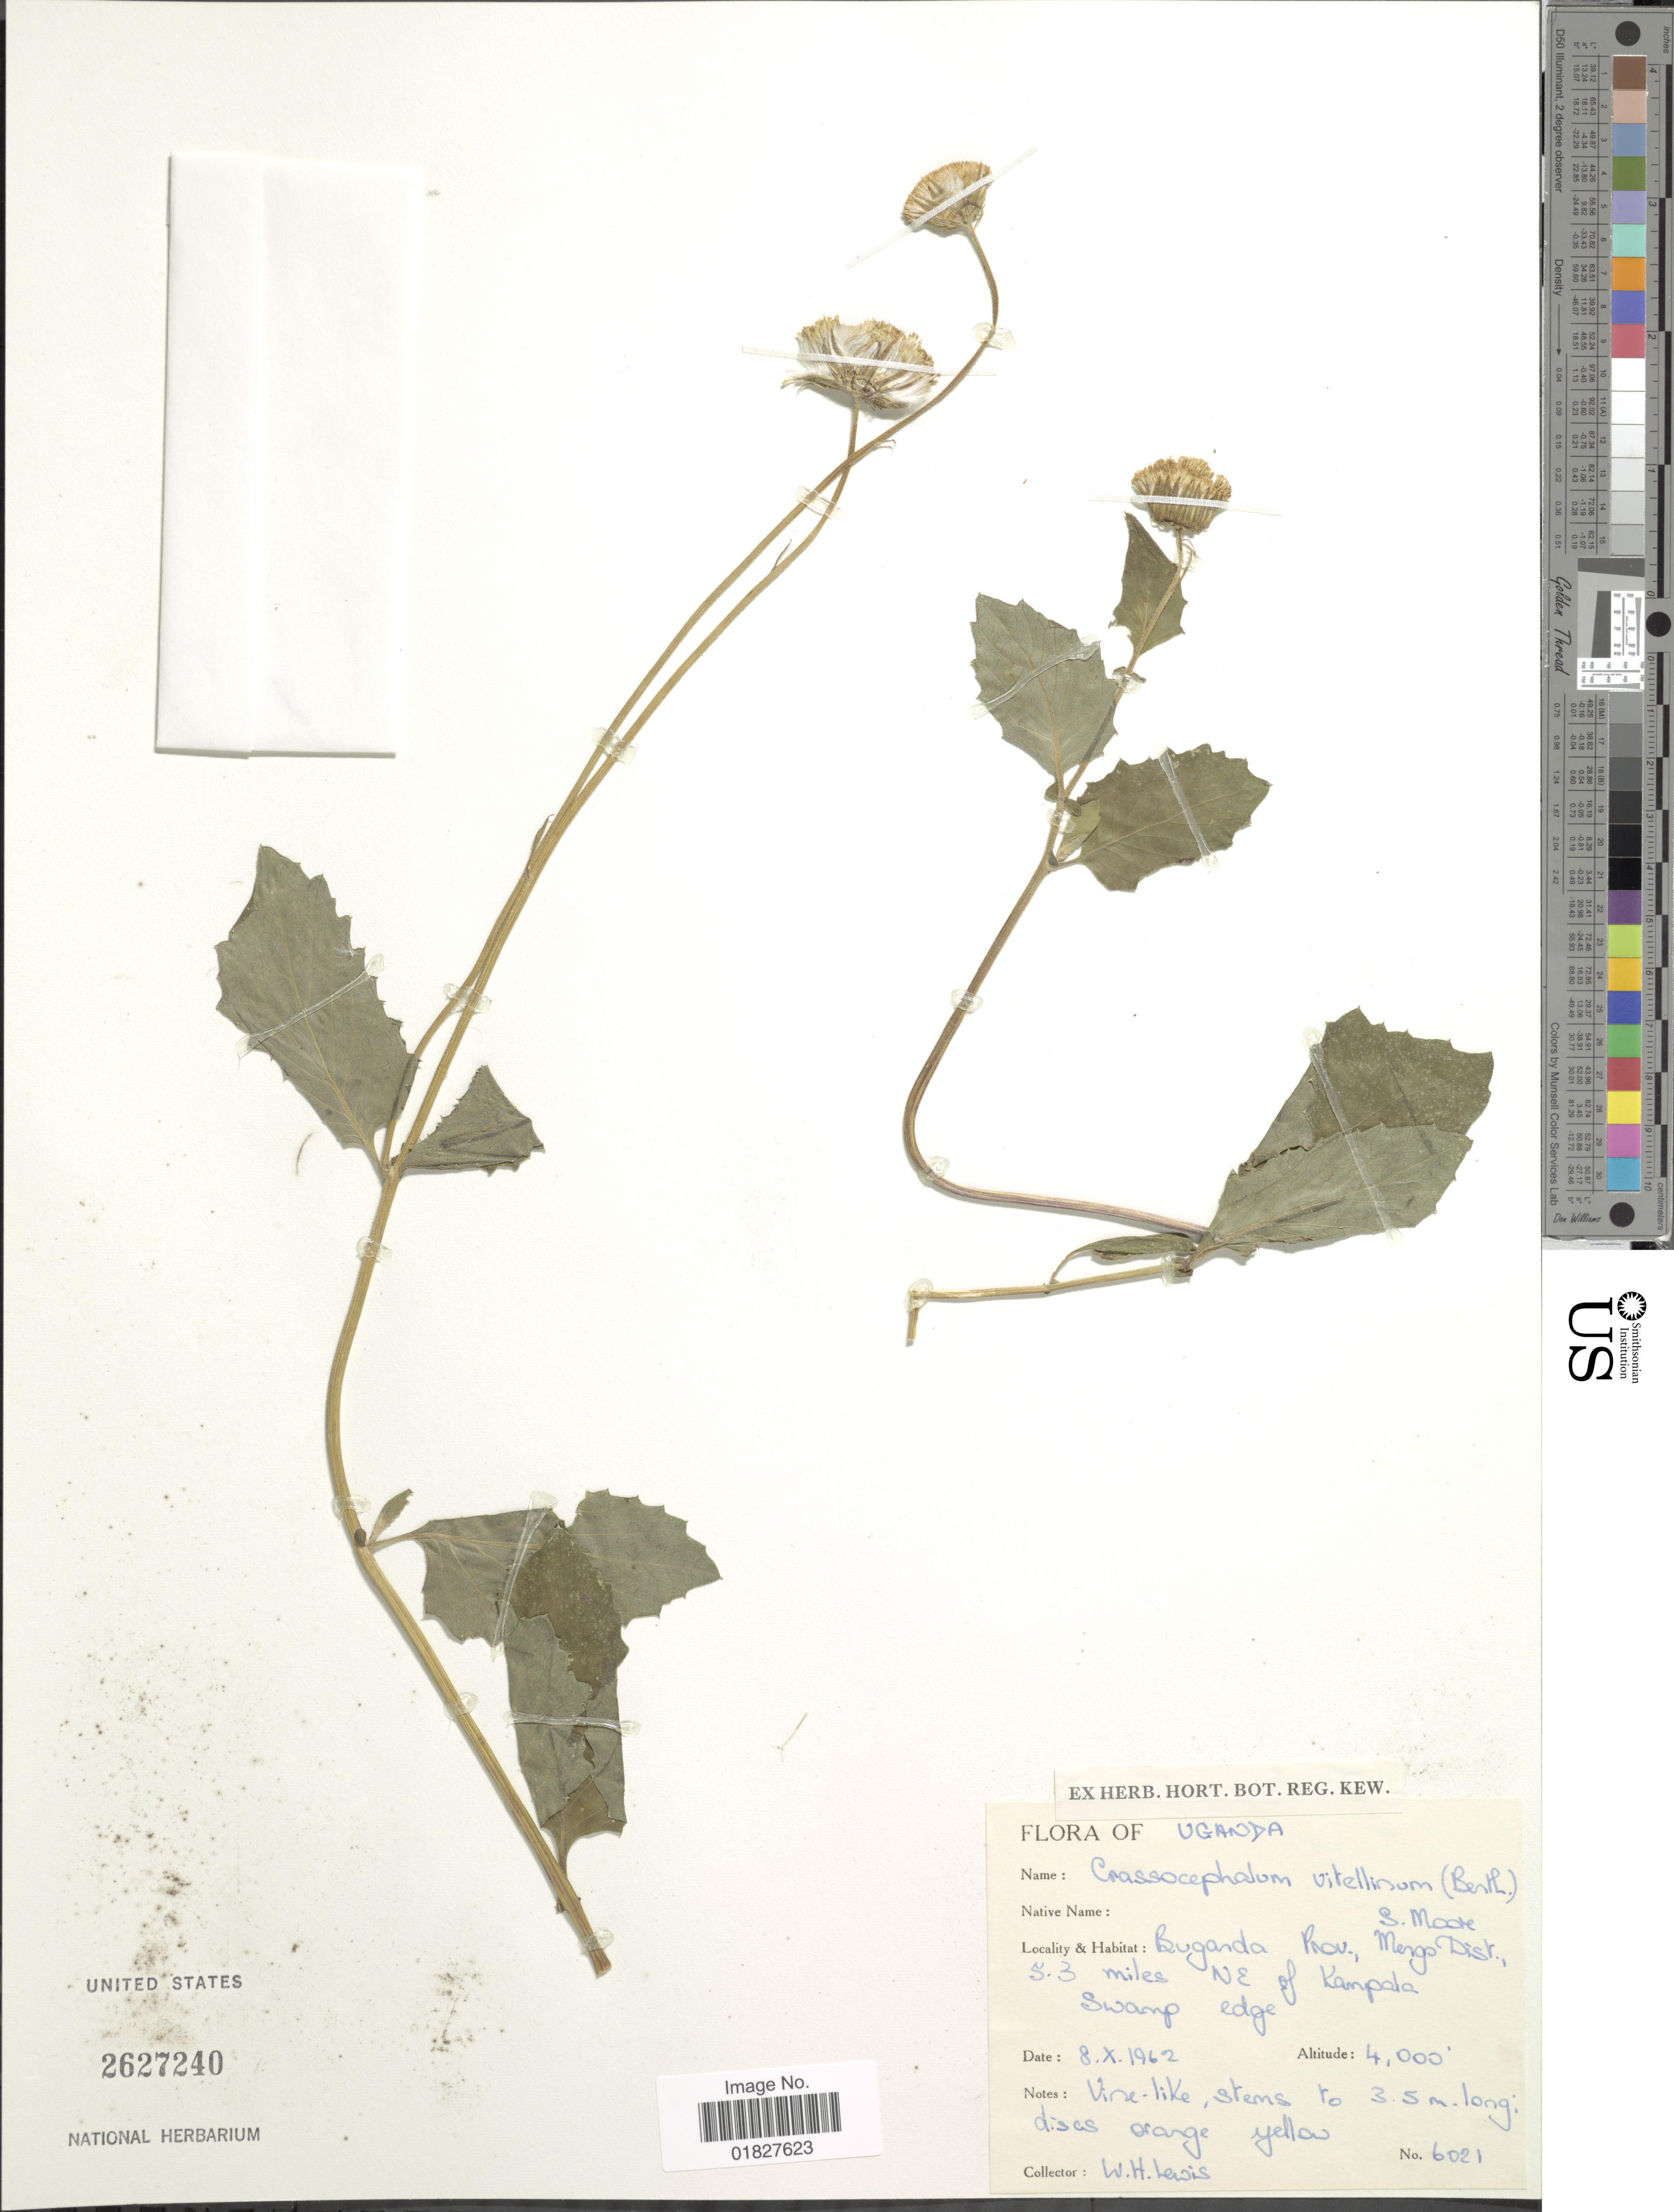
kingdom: Plantae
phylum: Tracheophyta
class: Magnoliopsida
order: Asterales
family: Asteraceae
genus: Crassocephalum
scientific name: Crassocephalum vitellinum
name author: (Benth.) S. Moore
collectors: W. H. Lewis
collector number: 6021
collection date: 1962-10-08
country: Uganda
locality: Buganda Prov., Mengo Dist., 5.3 miles NE of Kampala.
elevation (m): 1219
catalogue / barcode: US 2627240